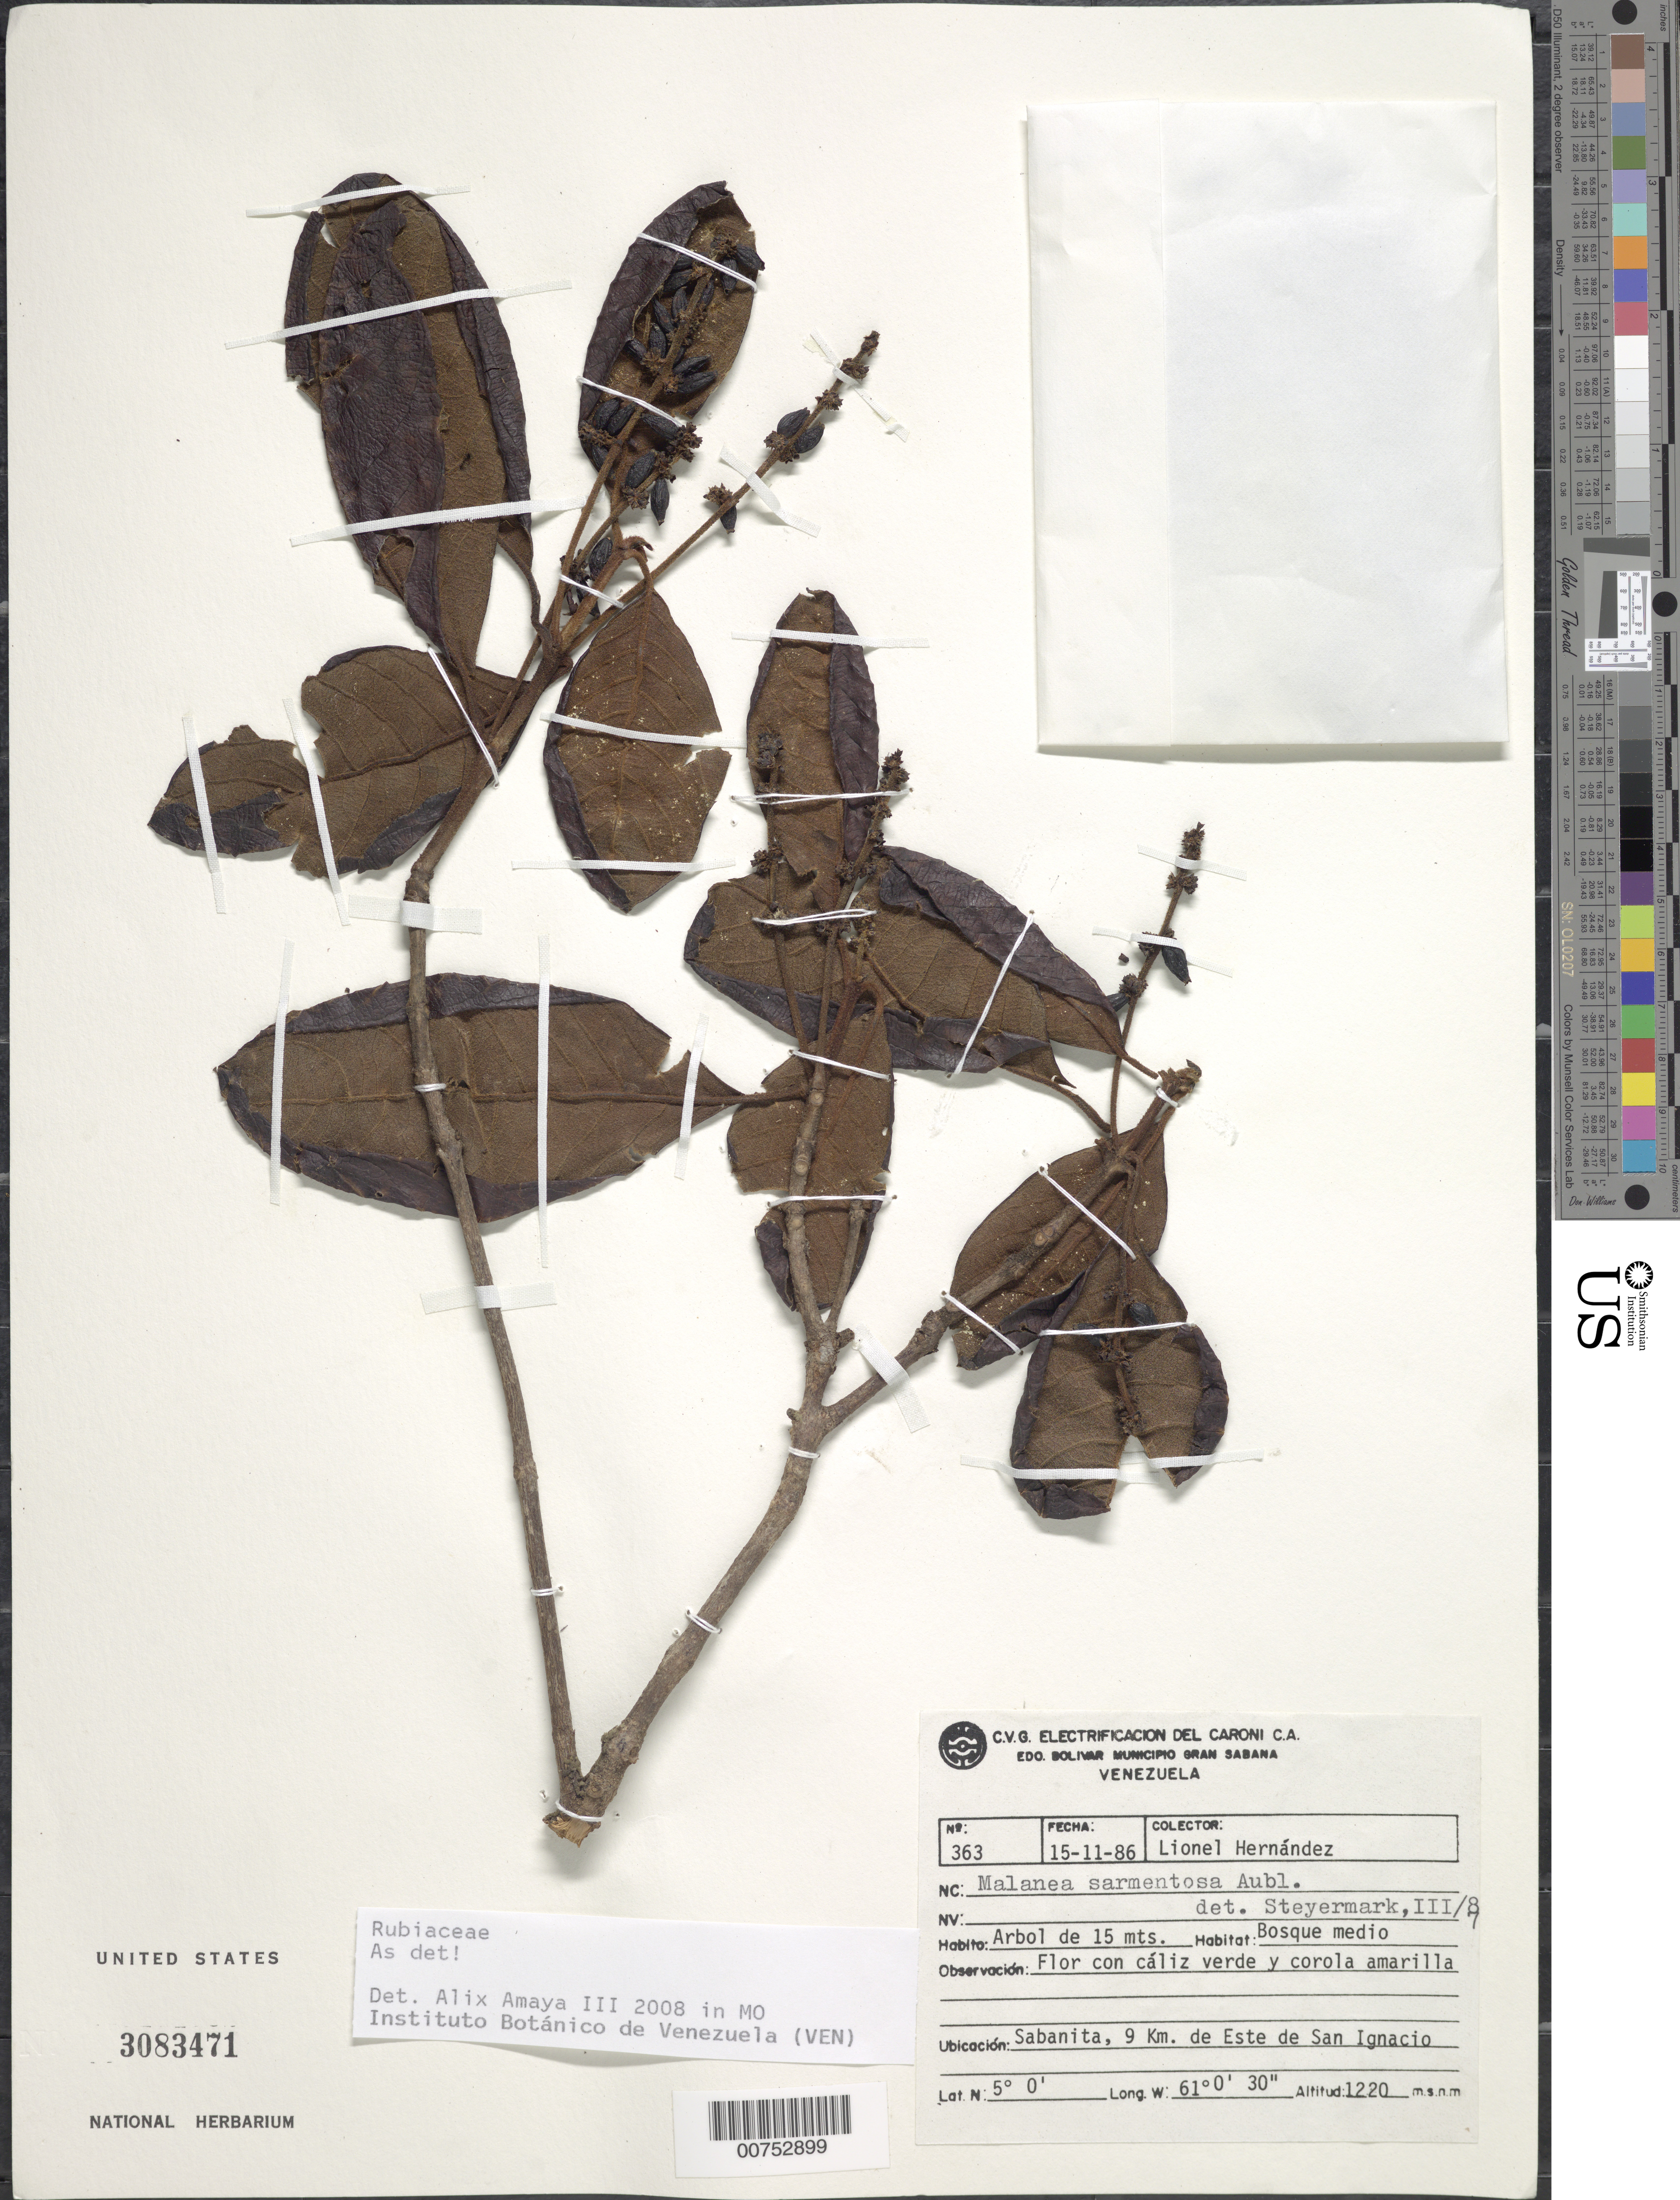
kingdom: Plantae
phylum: Tracheophyta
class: Magnoliopsida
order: Gentianales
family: Rubiaceae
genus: Malanea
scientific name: Malanea sarmentosa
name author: Aubl.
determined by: Steyermark, Julian A., (VEN)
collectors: L. Hernández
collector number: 363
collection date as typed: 15-Nov-86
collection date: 1986-11-15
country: Venezuela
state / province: Bolívar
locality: Mun. Gran Sabana, 9 km E de San Ignacio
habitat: Sabanita; bosque medio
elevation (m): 1220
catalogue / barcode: US 3083471